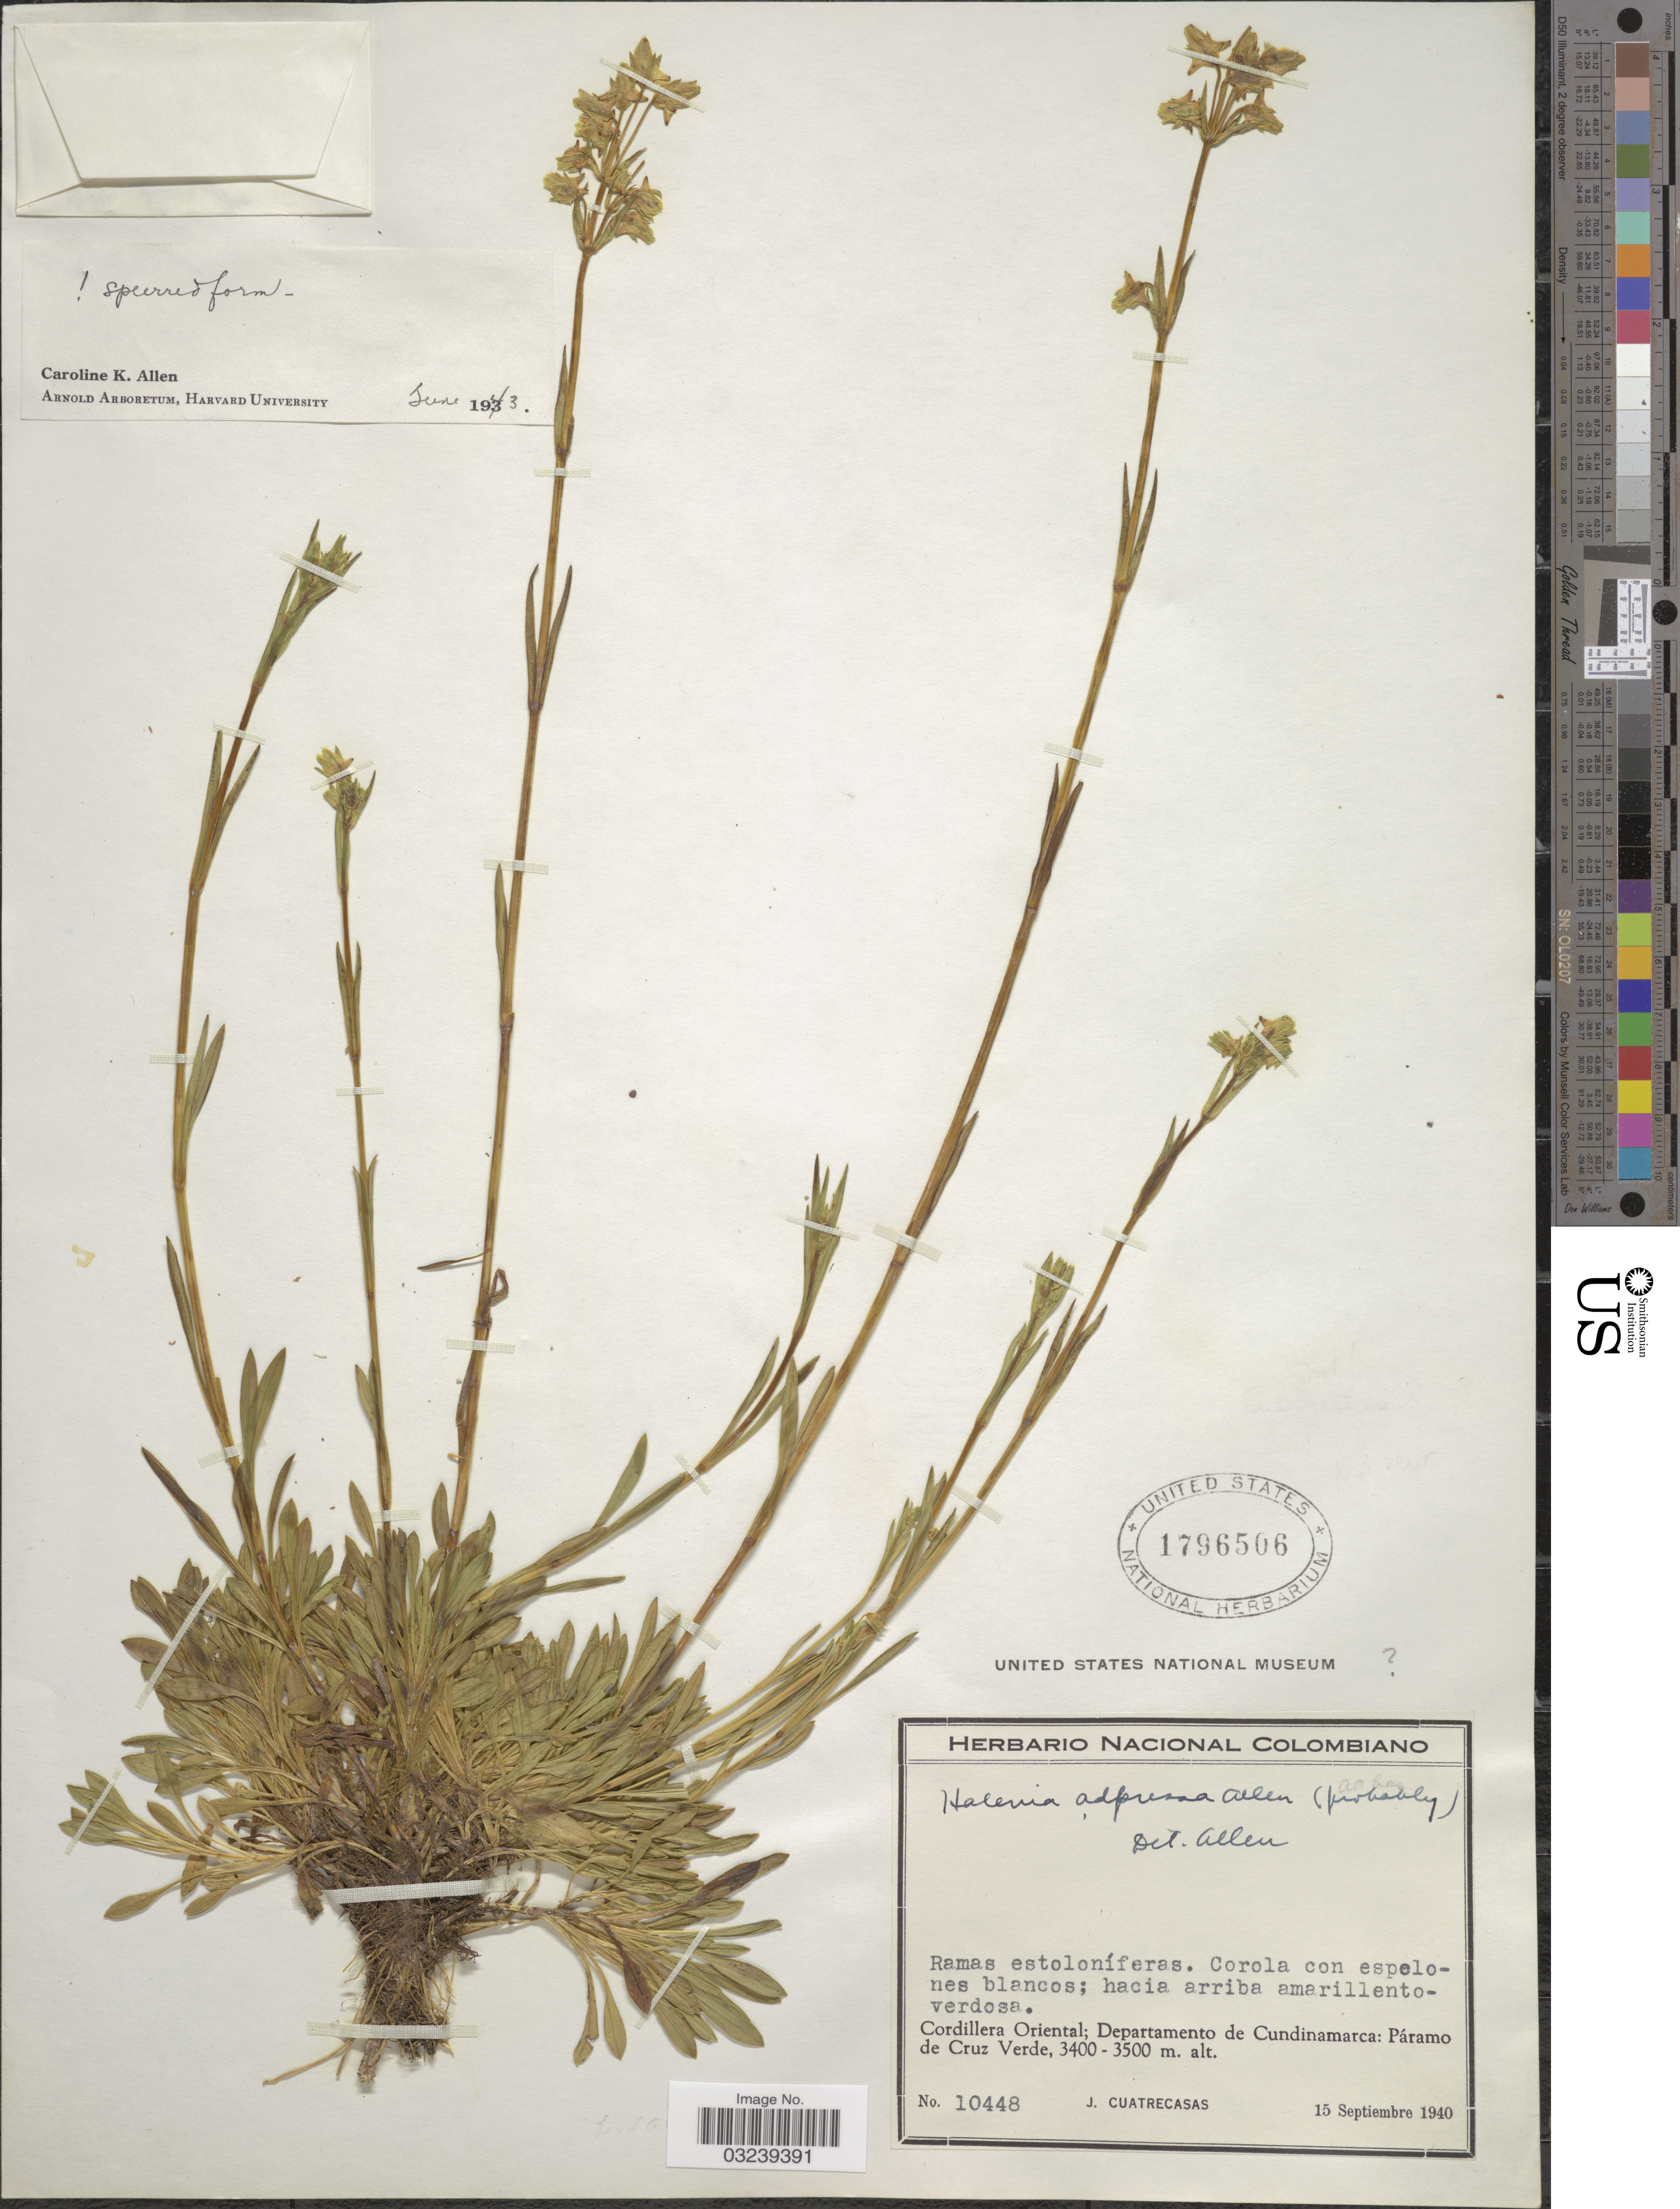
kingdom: Plantae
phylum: Tracheophyta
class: Magnoliopsida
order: Gentianales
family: Gentianaceae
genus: Halenia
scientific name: Halenia adpressa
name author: C.K. Allen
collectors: J. Cuatrecasas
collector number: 10448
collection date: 1940-09-15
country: Colombia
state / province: Cundinamarca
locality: Cordillera Oriental; Departamento de Cundinamarca: Páramo de Cruz Verde.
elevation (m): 3400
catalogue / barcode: US 1796506